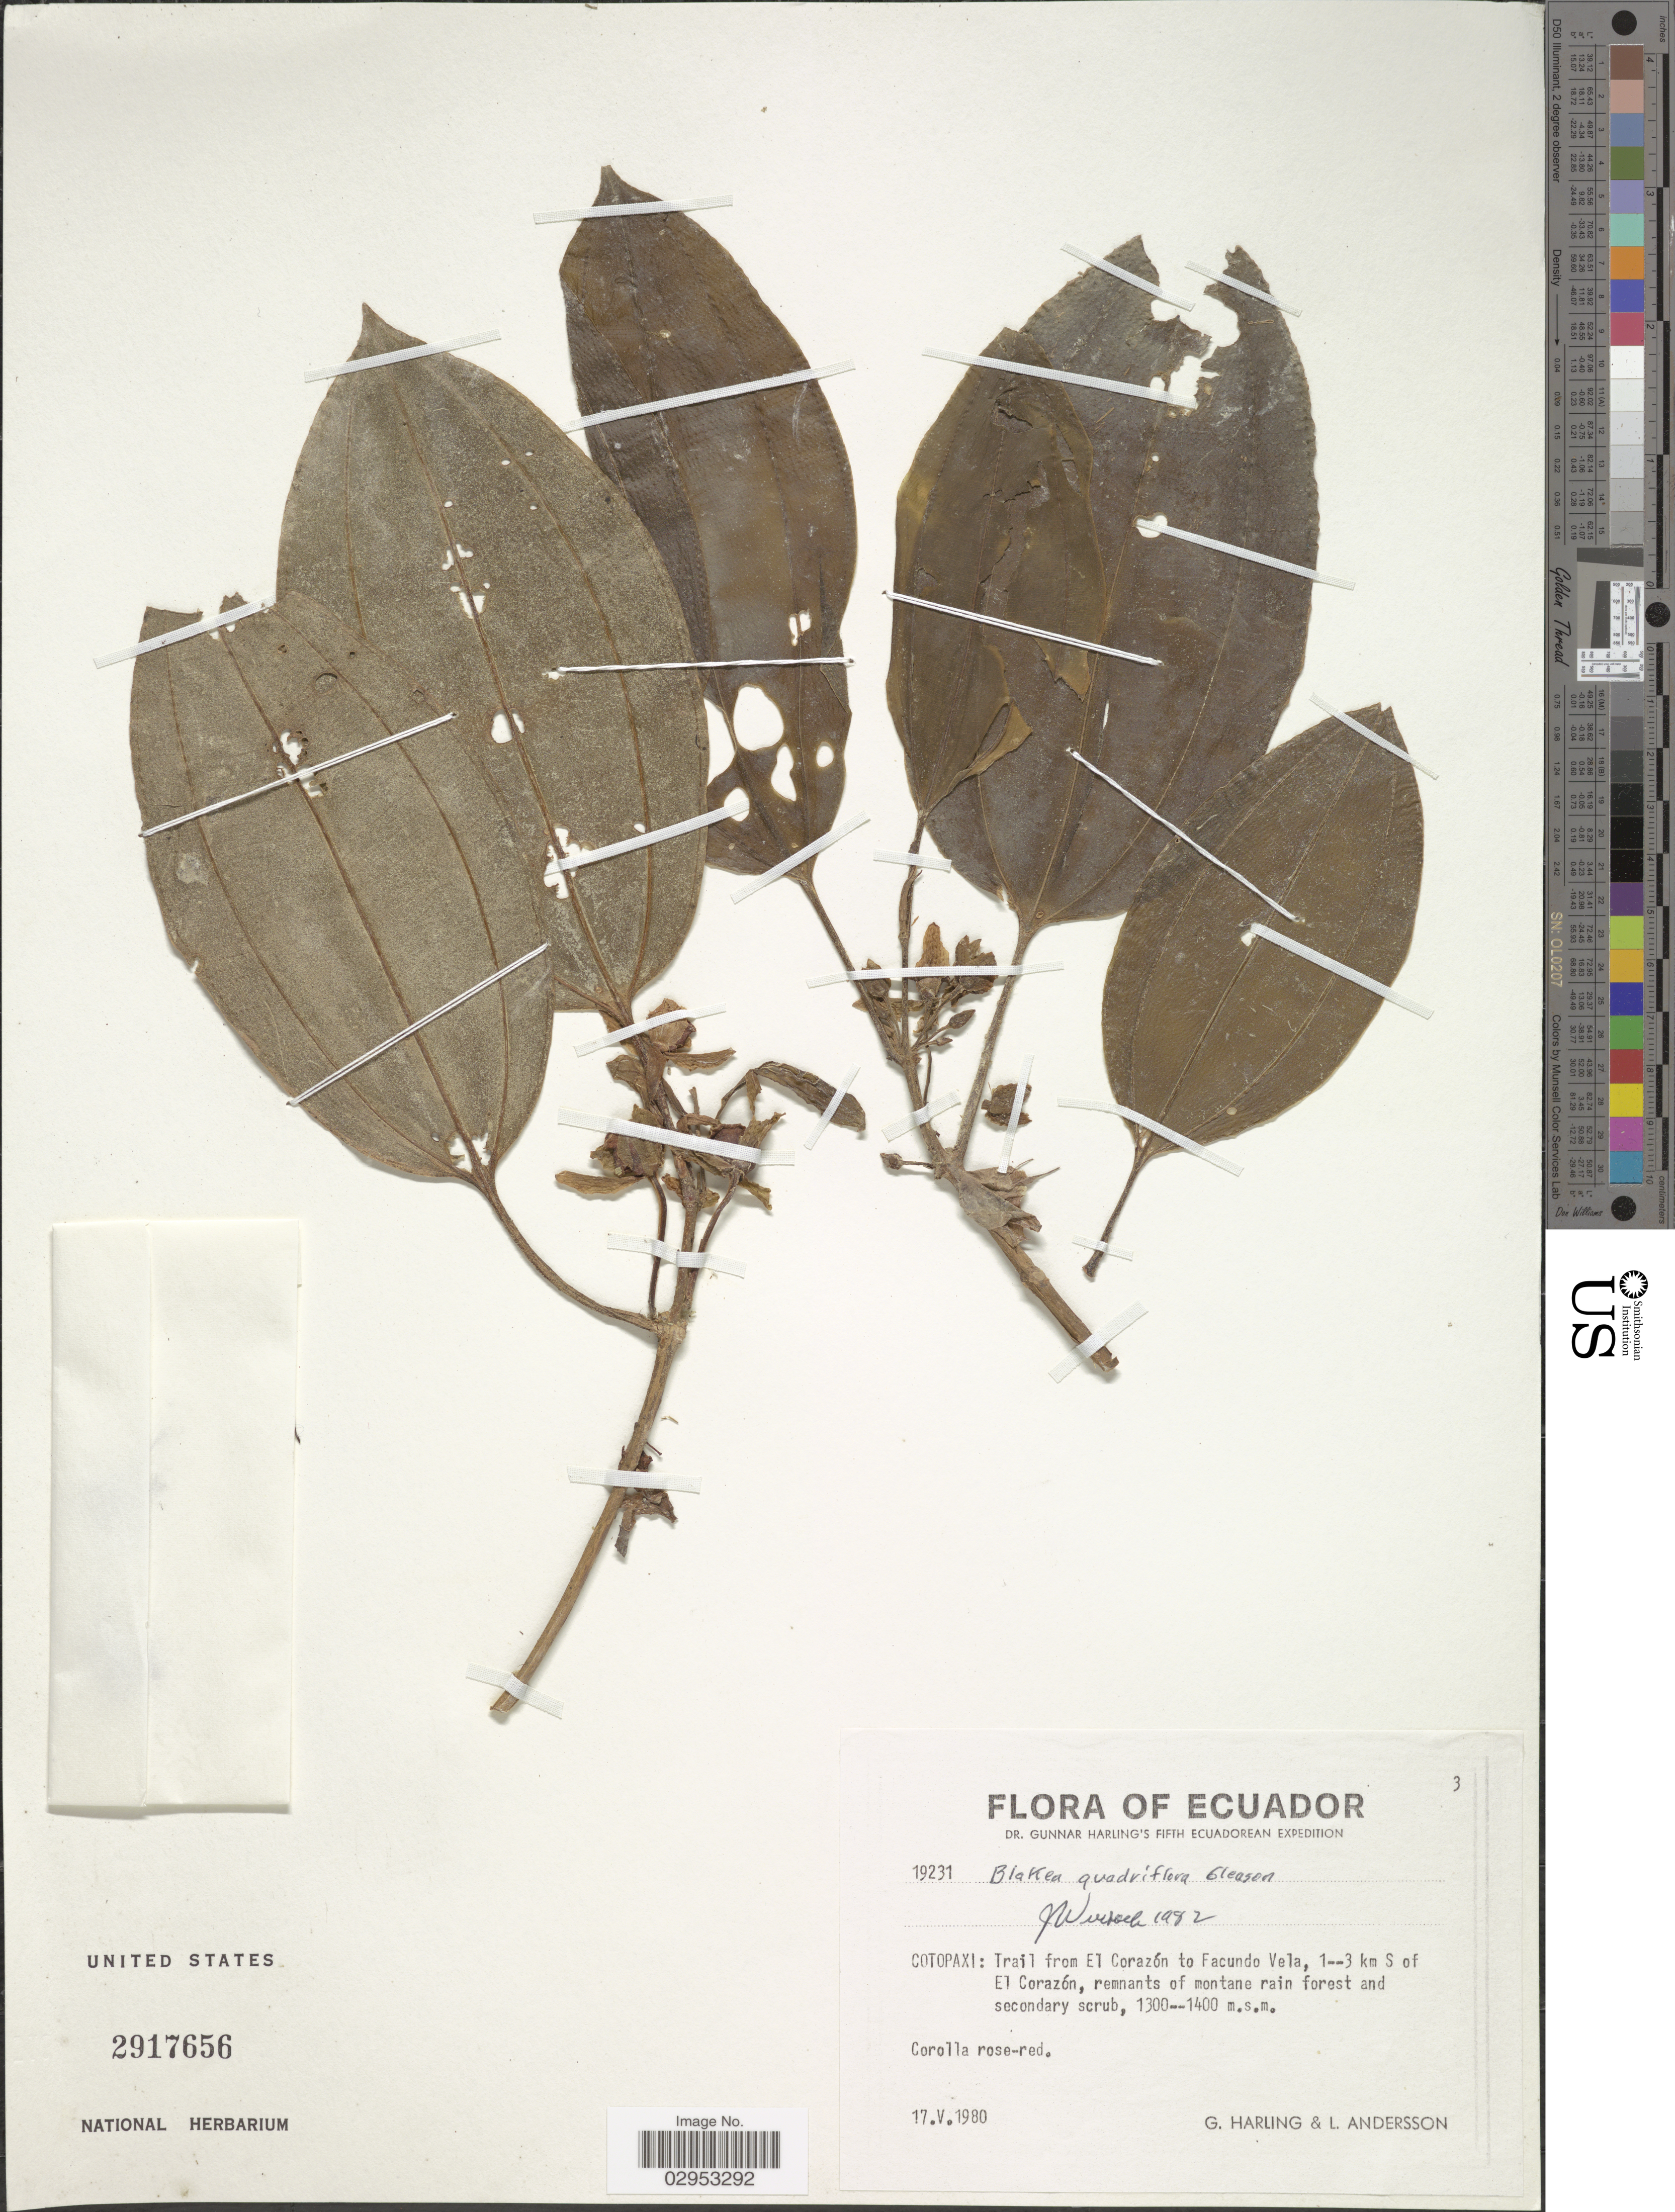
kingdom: Plantae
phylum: Tracheophyta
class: Magnoliopsida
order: Myrtales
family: Melastomataceae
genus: Blakea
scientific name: Blakea quadriflora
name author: Gleason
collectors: G. Harling & L. Andersson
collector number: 19231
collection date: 1980-05-17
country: Ecuador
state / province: Cotopaxi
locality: Trail from El Corazón to Facundo Vela, 1--3 km S of El Corazón.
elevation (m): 1300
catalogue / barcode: US 2917656